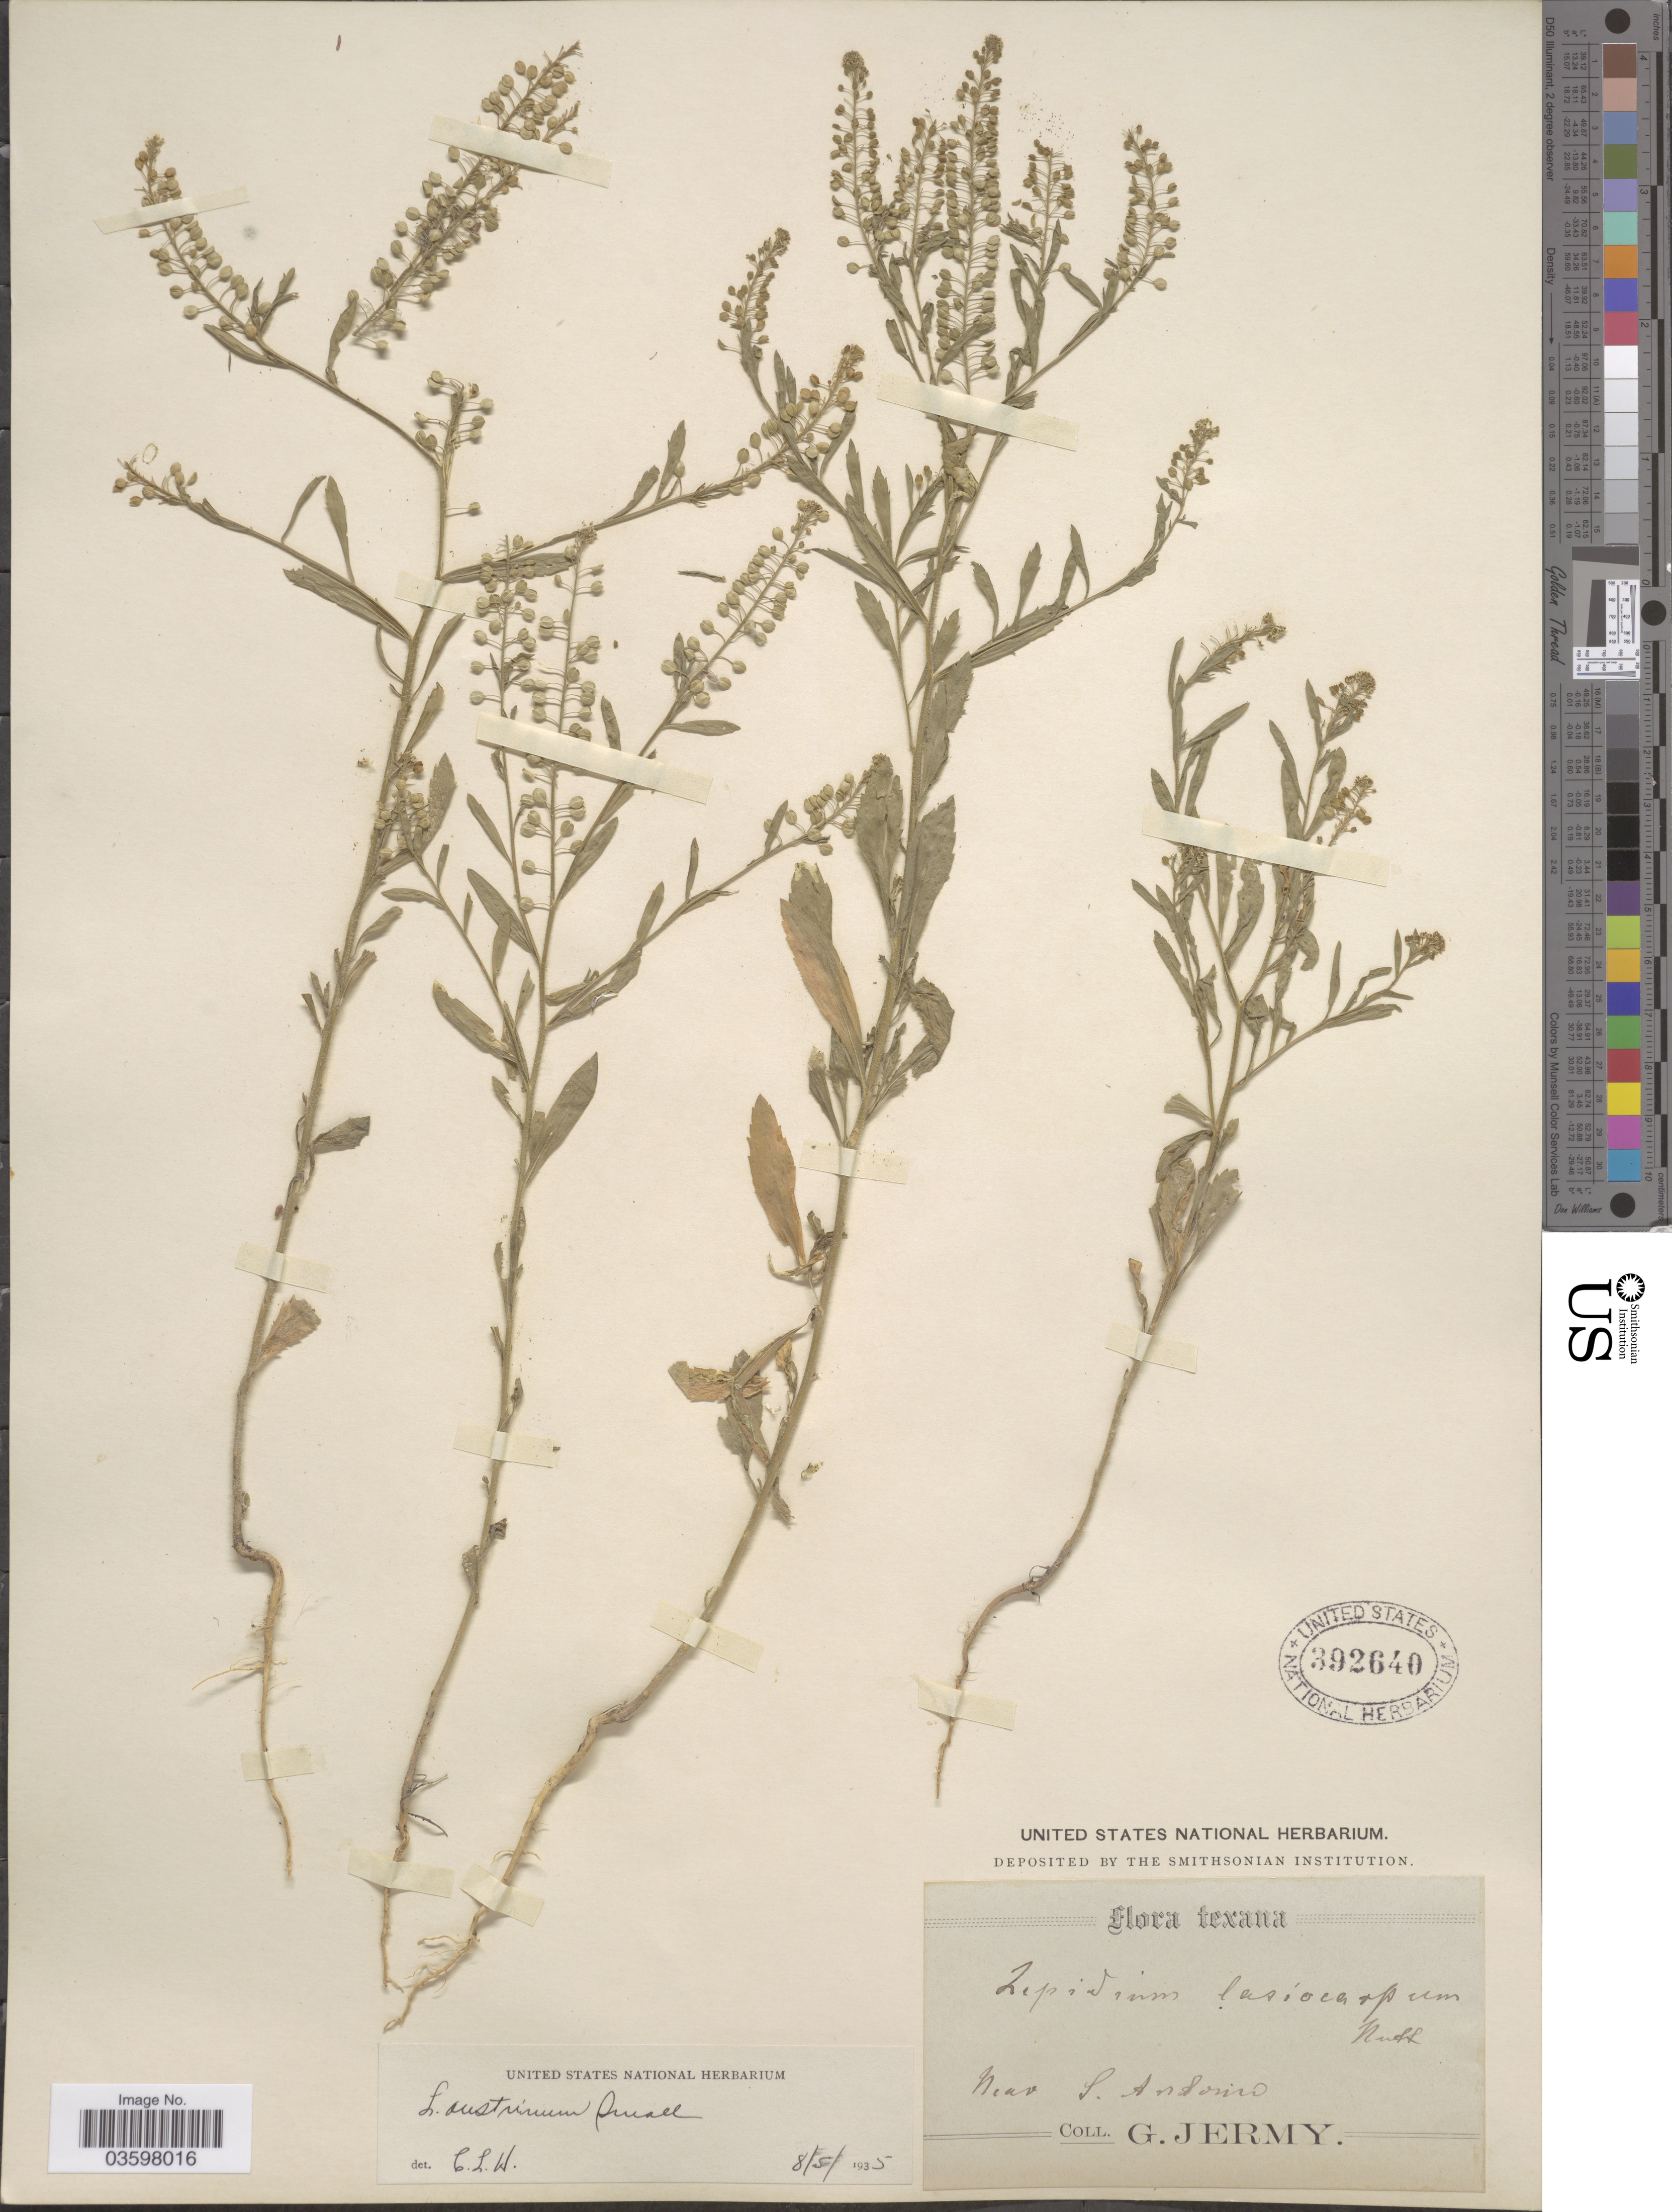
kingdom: Plantae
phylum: Tracheophyta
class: Magnoliopsida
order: Brassicales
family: Brassicaceae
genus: Lepidium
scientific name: Lepidium austrinum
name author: Small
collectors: G. Jermy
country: United States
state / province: Texas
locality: Near S. Antonio.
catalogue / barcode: US 392640